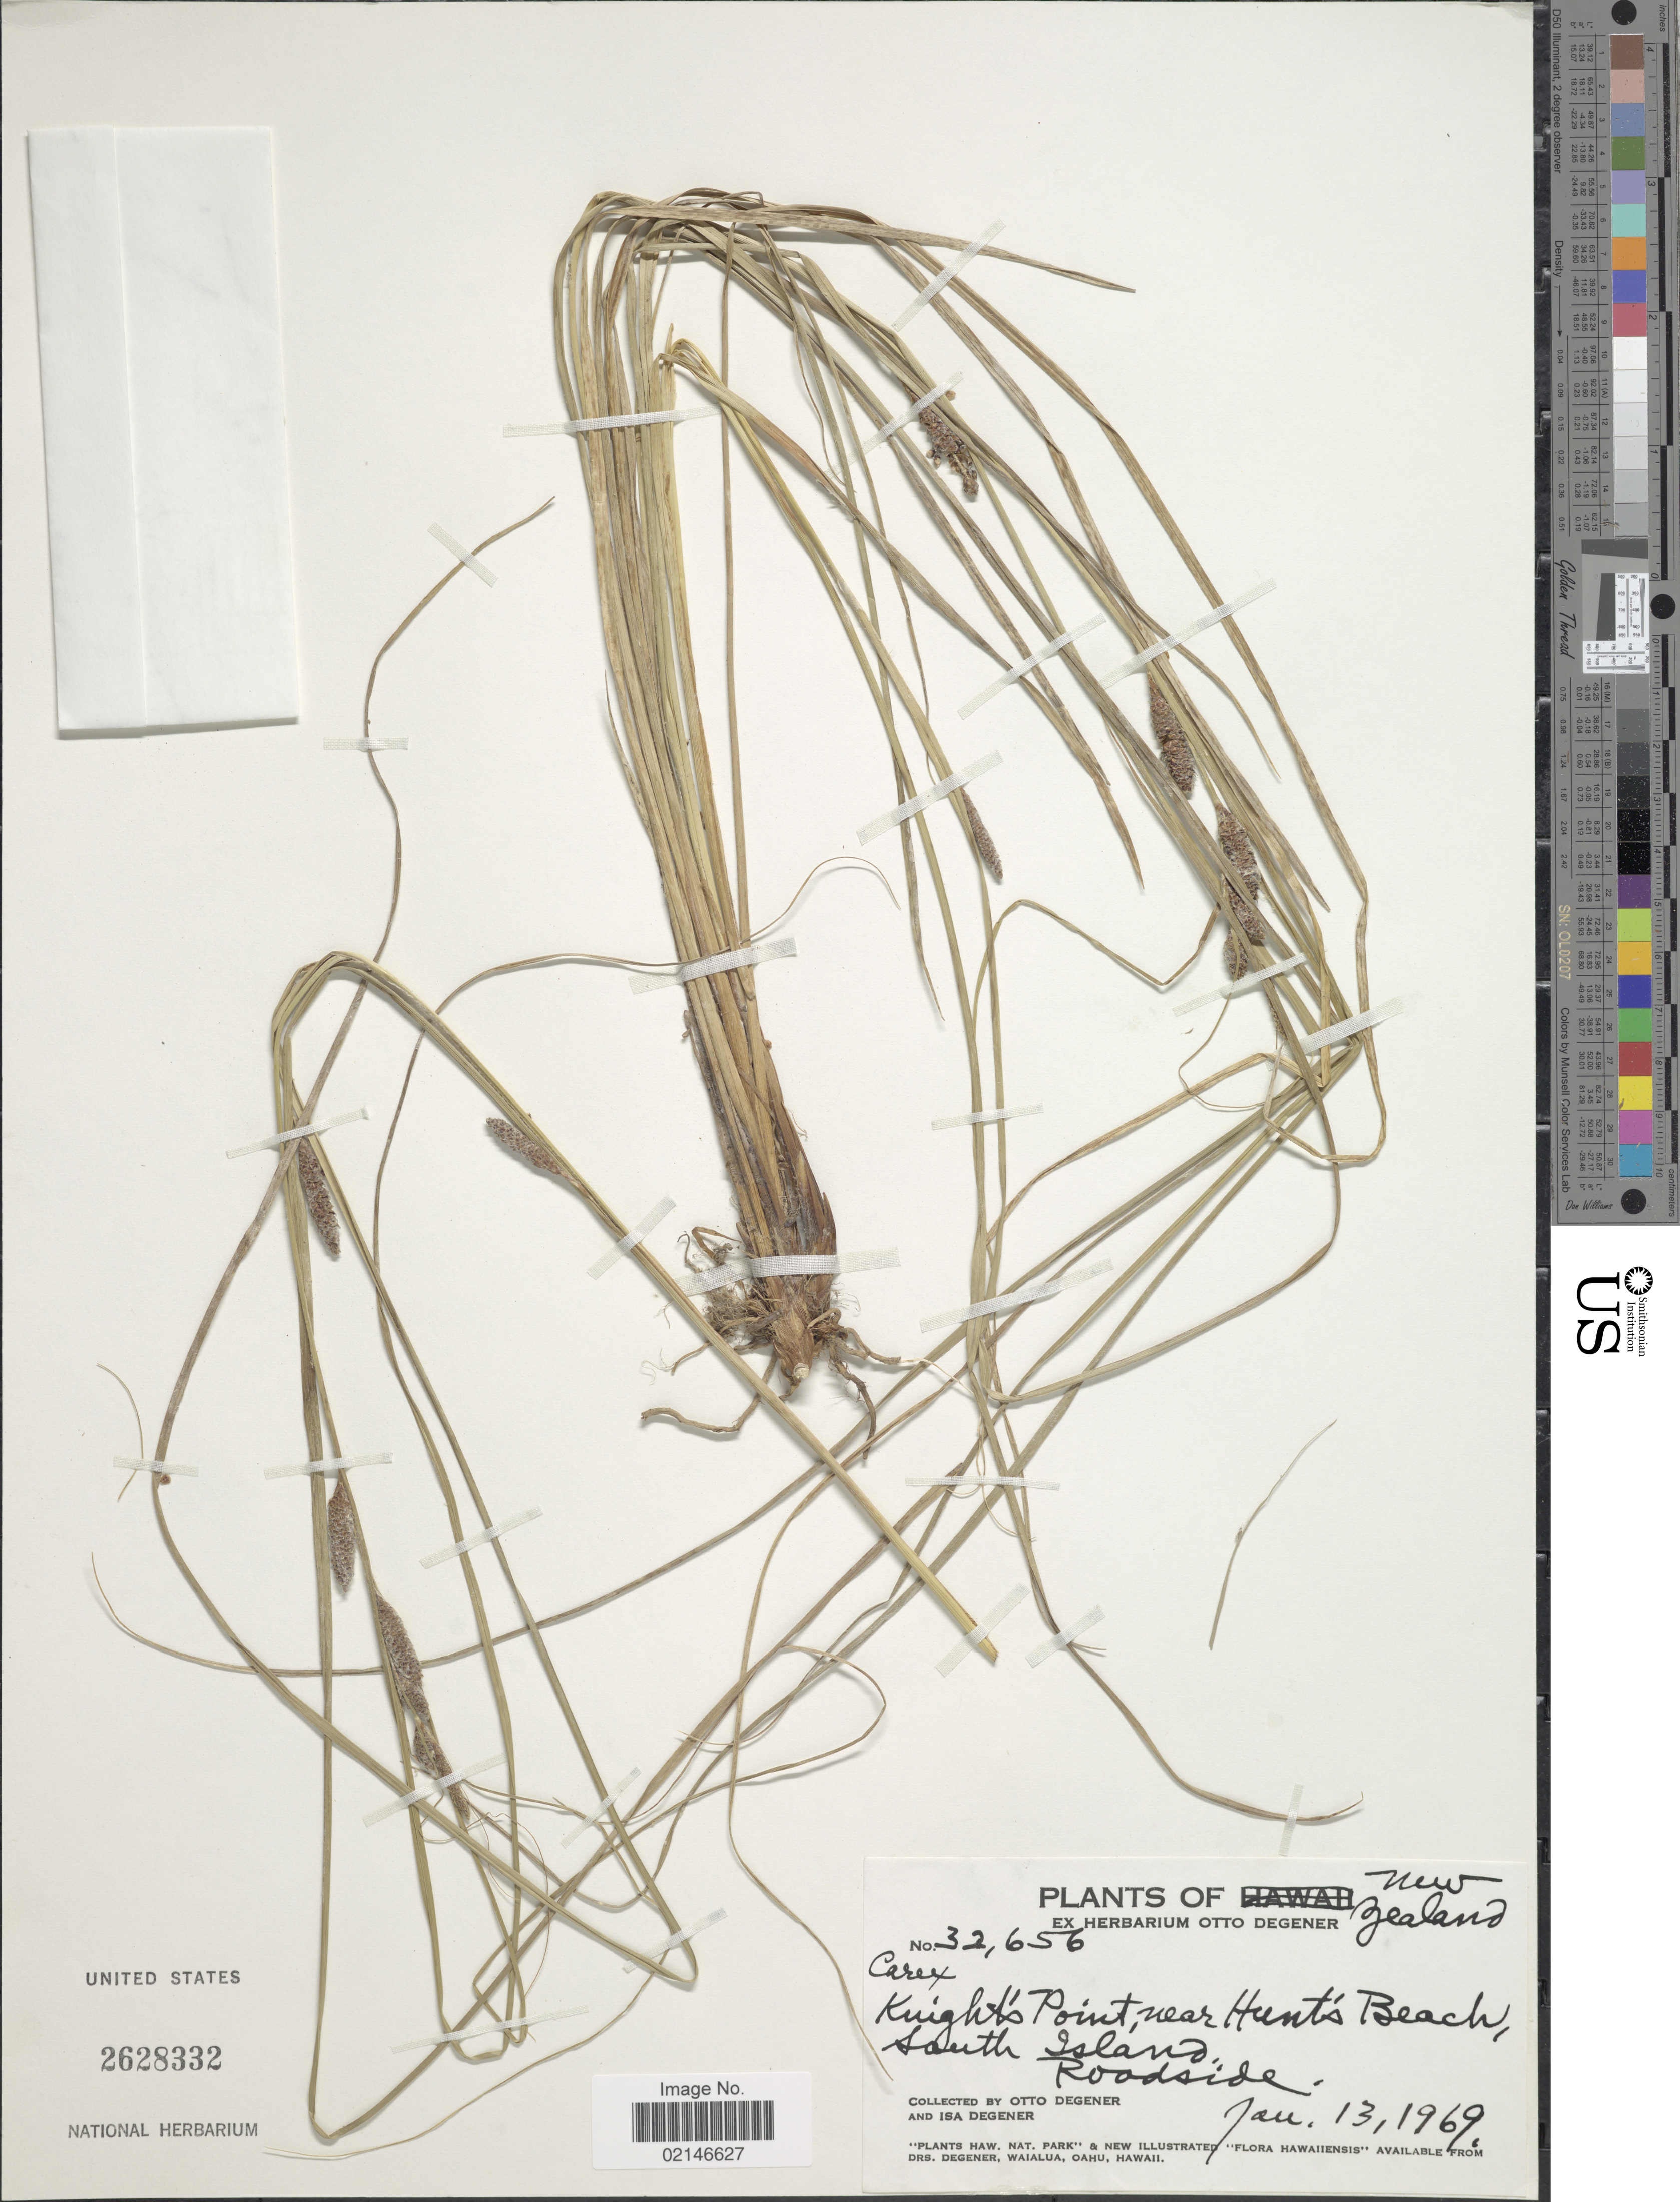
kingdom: Plantae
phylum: Tracheophyta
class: Liliopsida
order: Poales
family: Cyperaceae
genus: Carex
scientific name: Carex sp.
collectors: O. Degener & I. Degener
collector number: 32656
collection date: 1969-01-13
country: New Zealand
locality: Knights Point near Hunt's Beach, South Island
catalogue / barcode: US 2628332